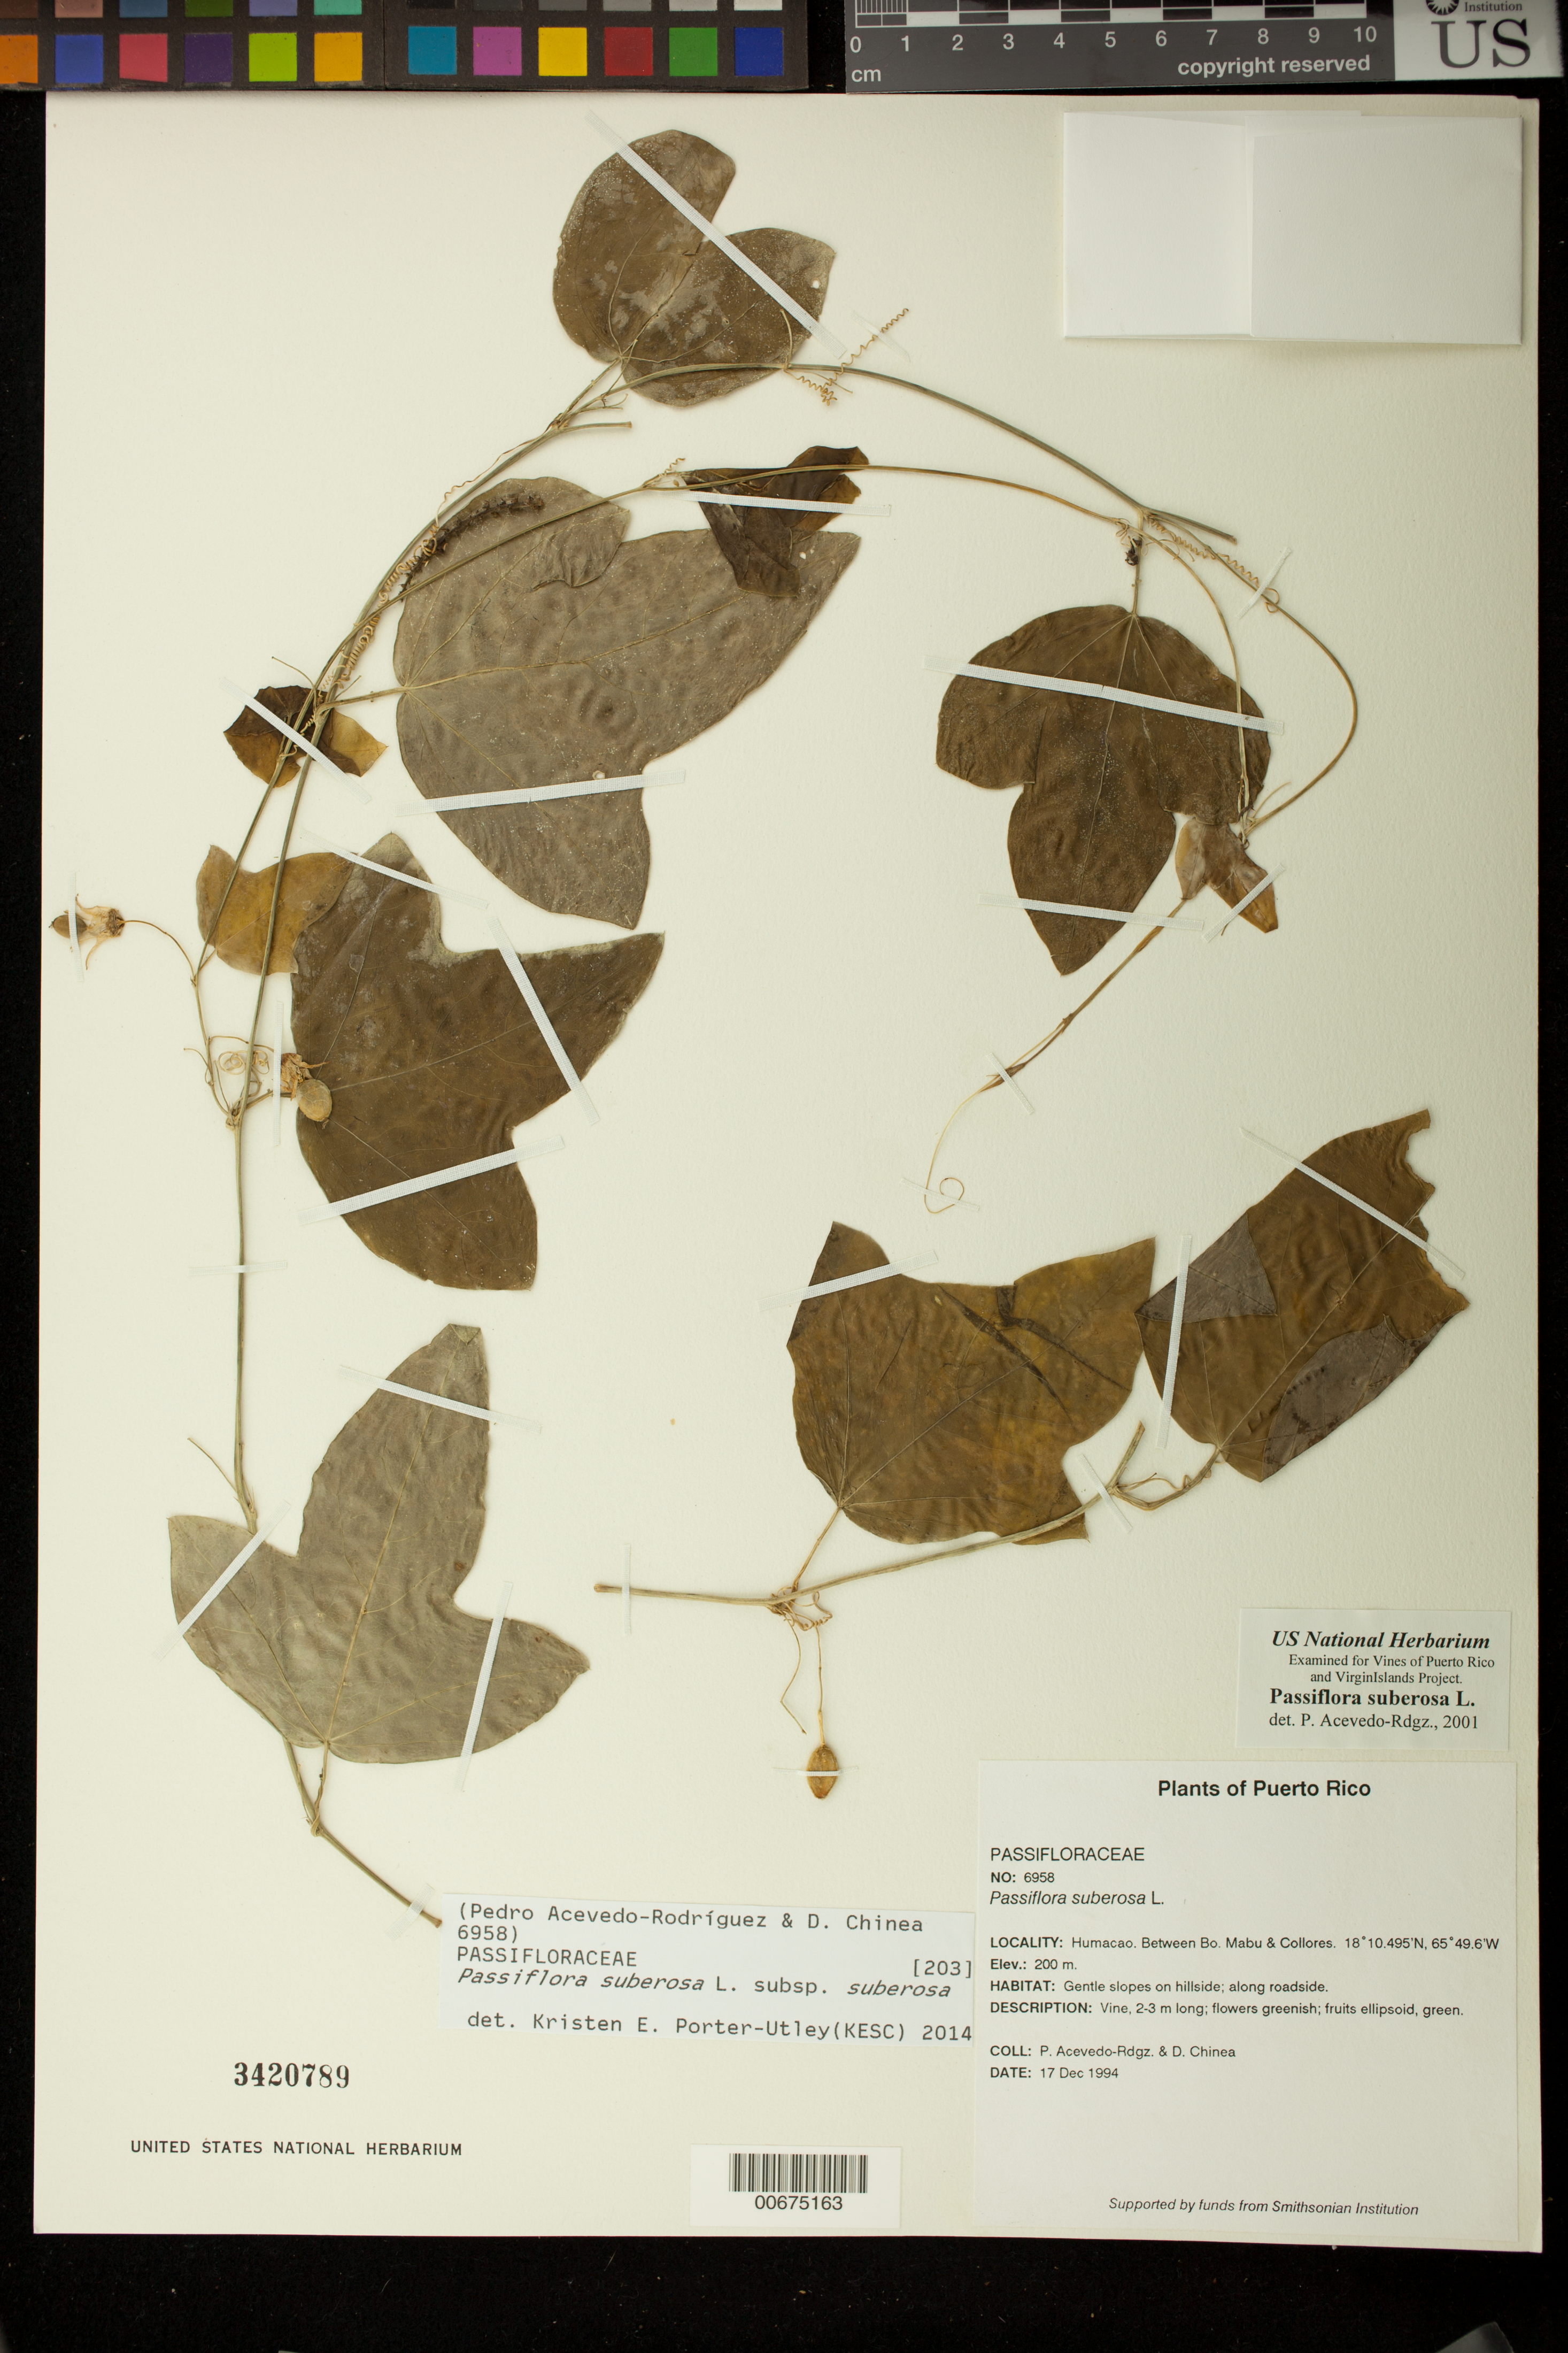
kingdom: Plantae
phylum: Tracheophyta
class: Magnoliopsida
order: Malpighiales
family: Passifloraceae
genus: Passiflora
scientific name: Passiflora suberosa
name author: L.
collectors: P. Acevedo-Rodr. & D. Chinea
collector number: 6958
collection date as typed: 17 Dec 1994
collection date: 1994-12-17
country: Puerto Rico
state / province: Humacao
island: Puerto Rico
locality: Humacao. Between Bo. Mabu & Collores.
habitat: Gentle slopes on hillside; along roadside.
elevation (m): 200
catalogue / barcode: US 3420789